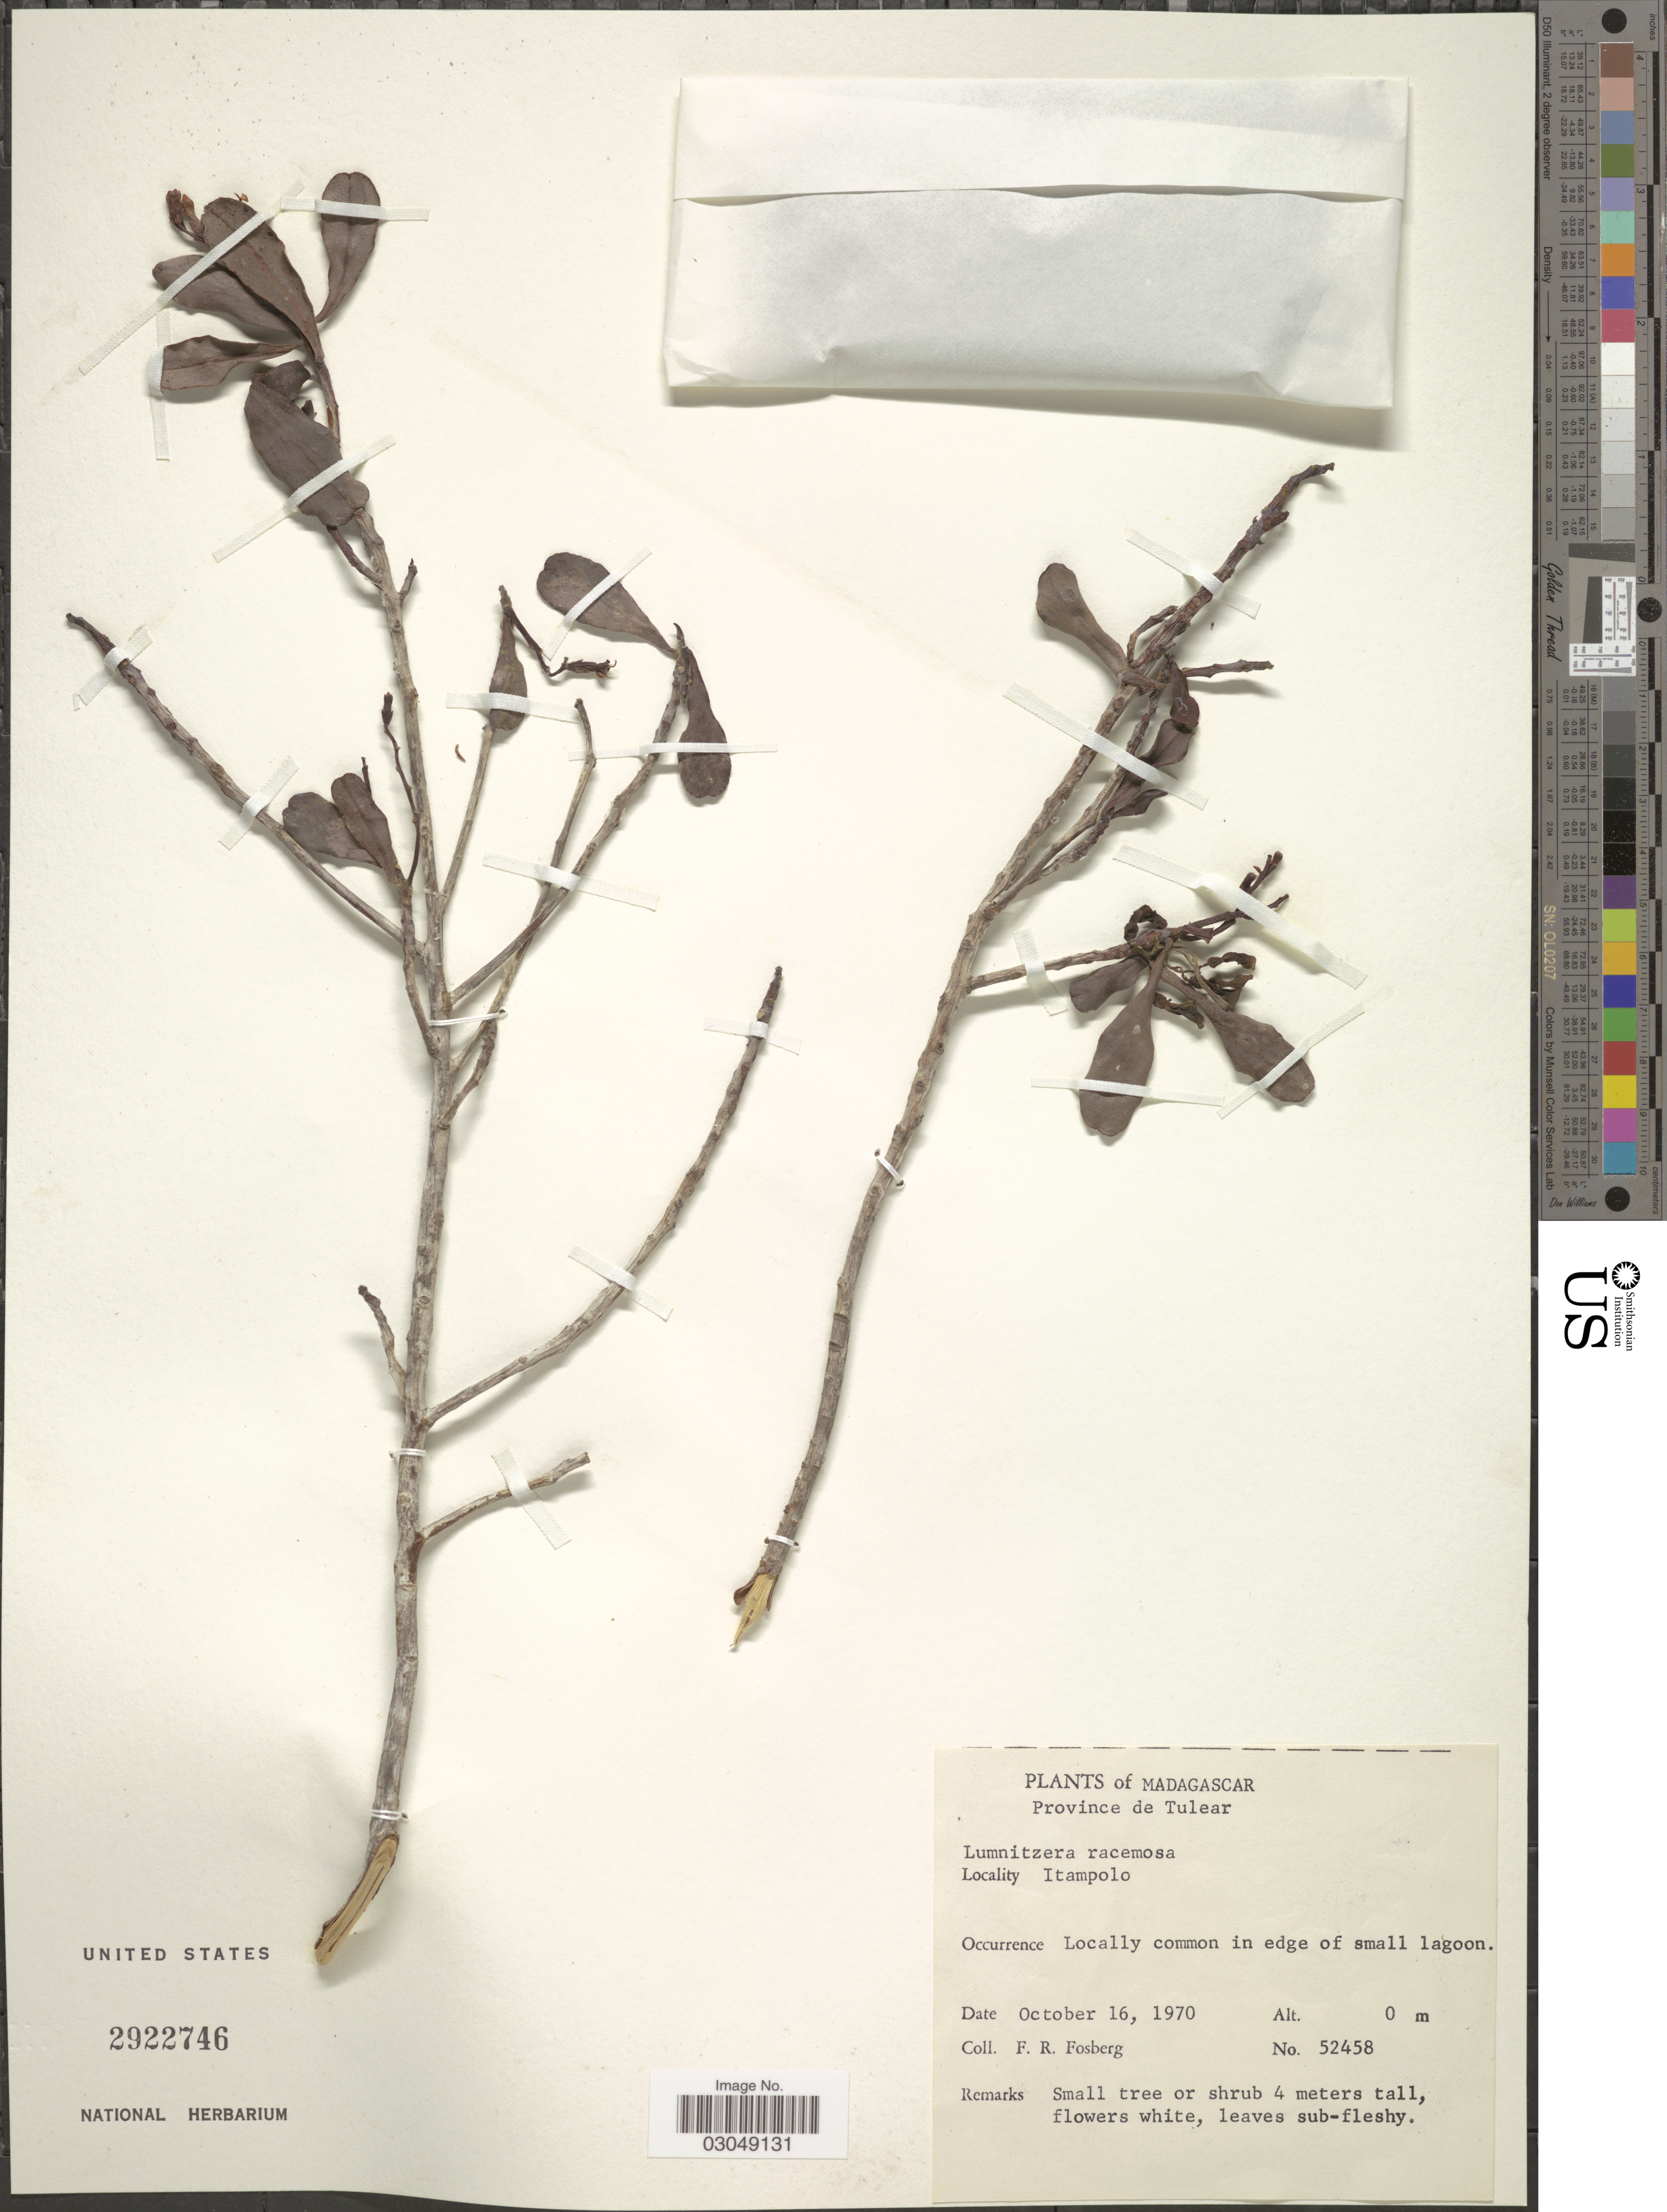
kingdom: Plantae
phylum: Tracheophyta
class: Magnoliopsida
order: Myrtales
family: Combretaceae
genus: Lumnitzera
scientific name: Lumnitzera racemosa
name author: Willd.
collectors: F. R. Fosberg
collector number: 52458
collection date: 1970-10-16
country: Madagascar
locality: Province of Tulear. Itampolo.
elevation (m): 0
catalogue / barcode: US 2922746